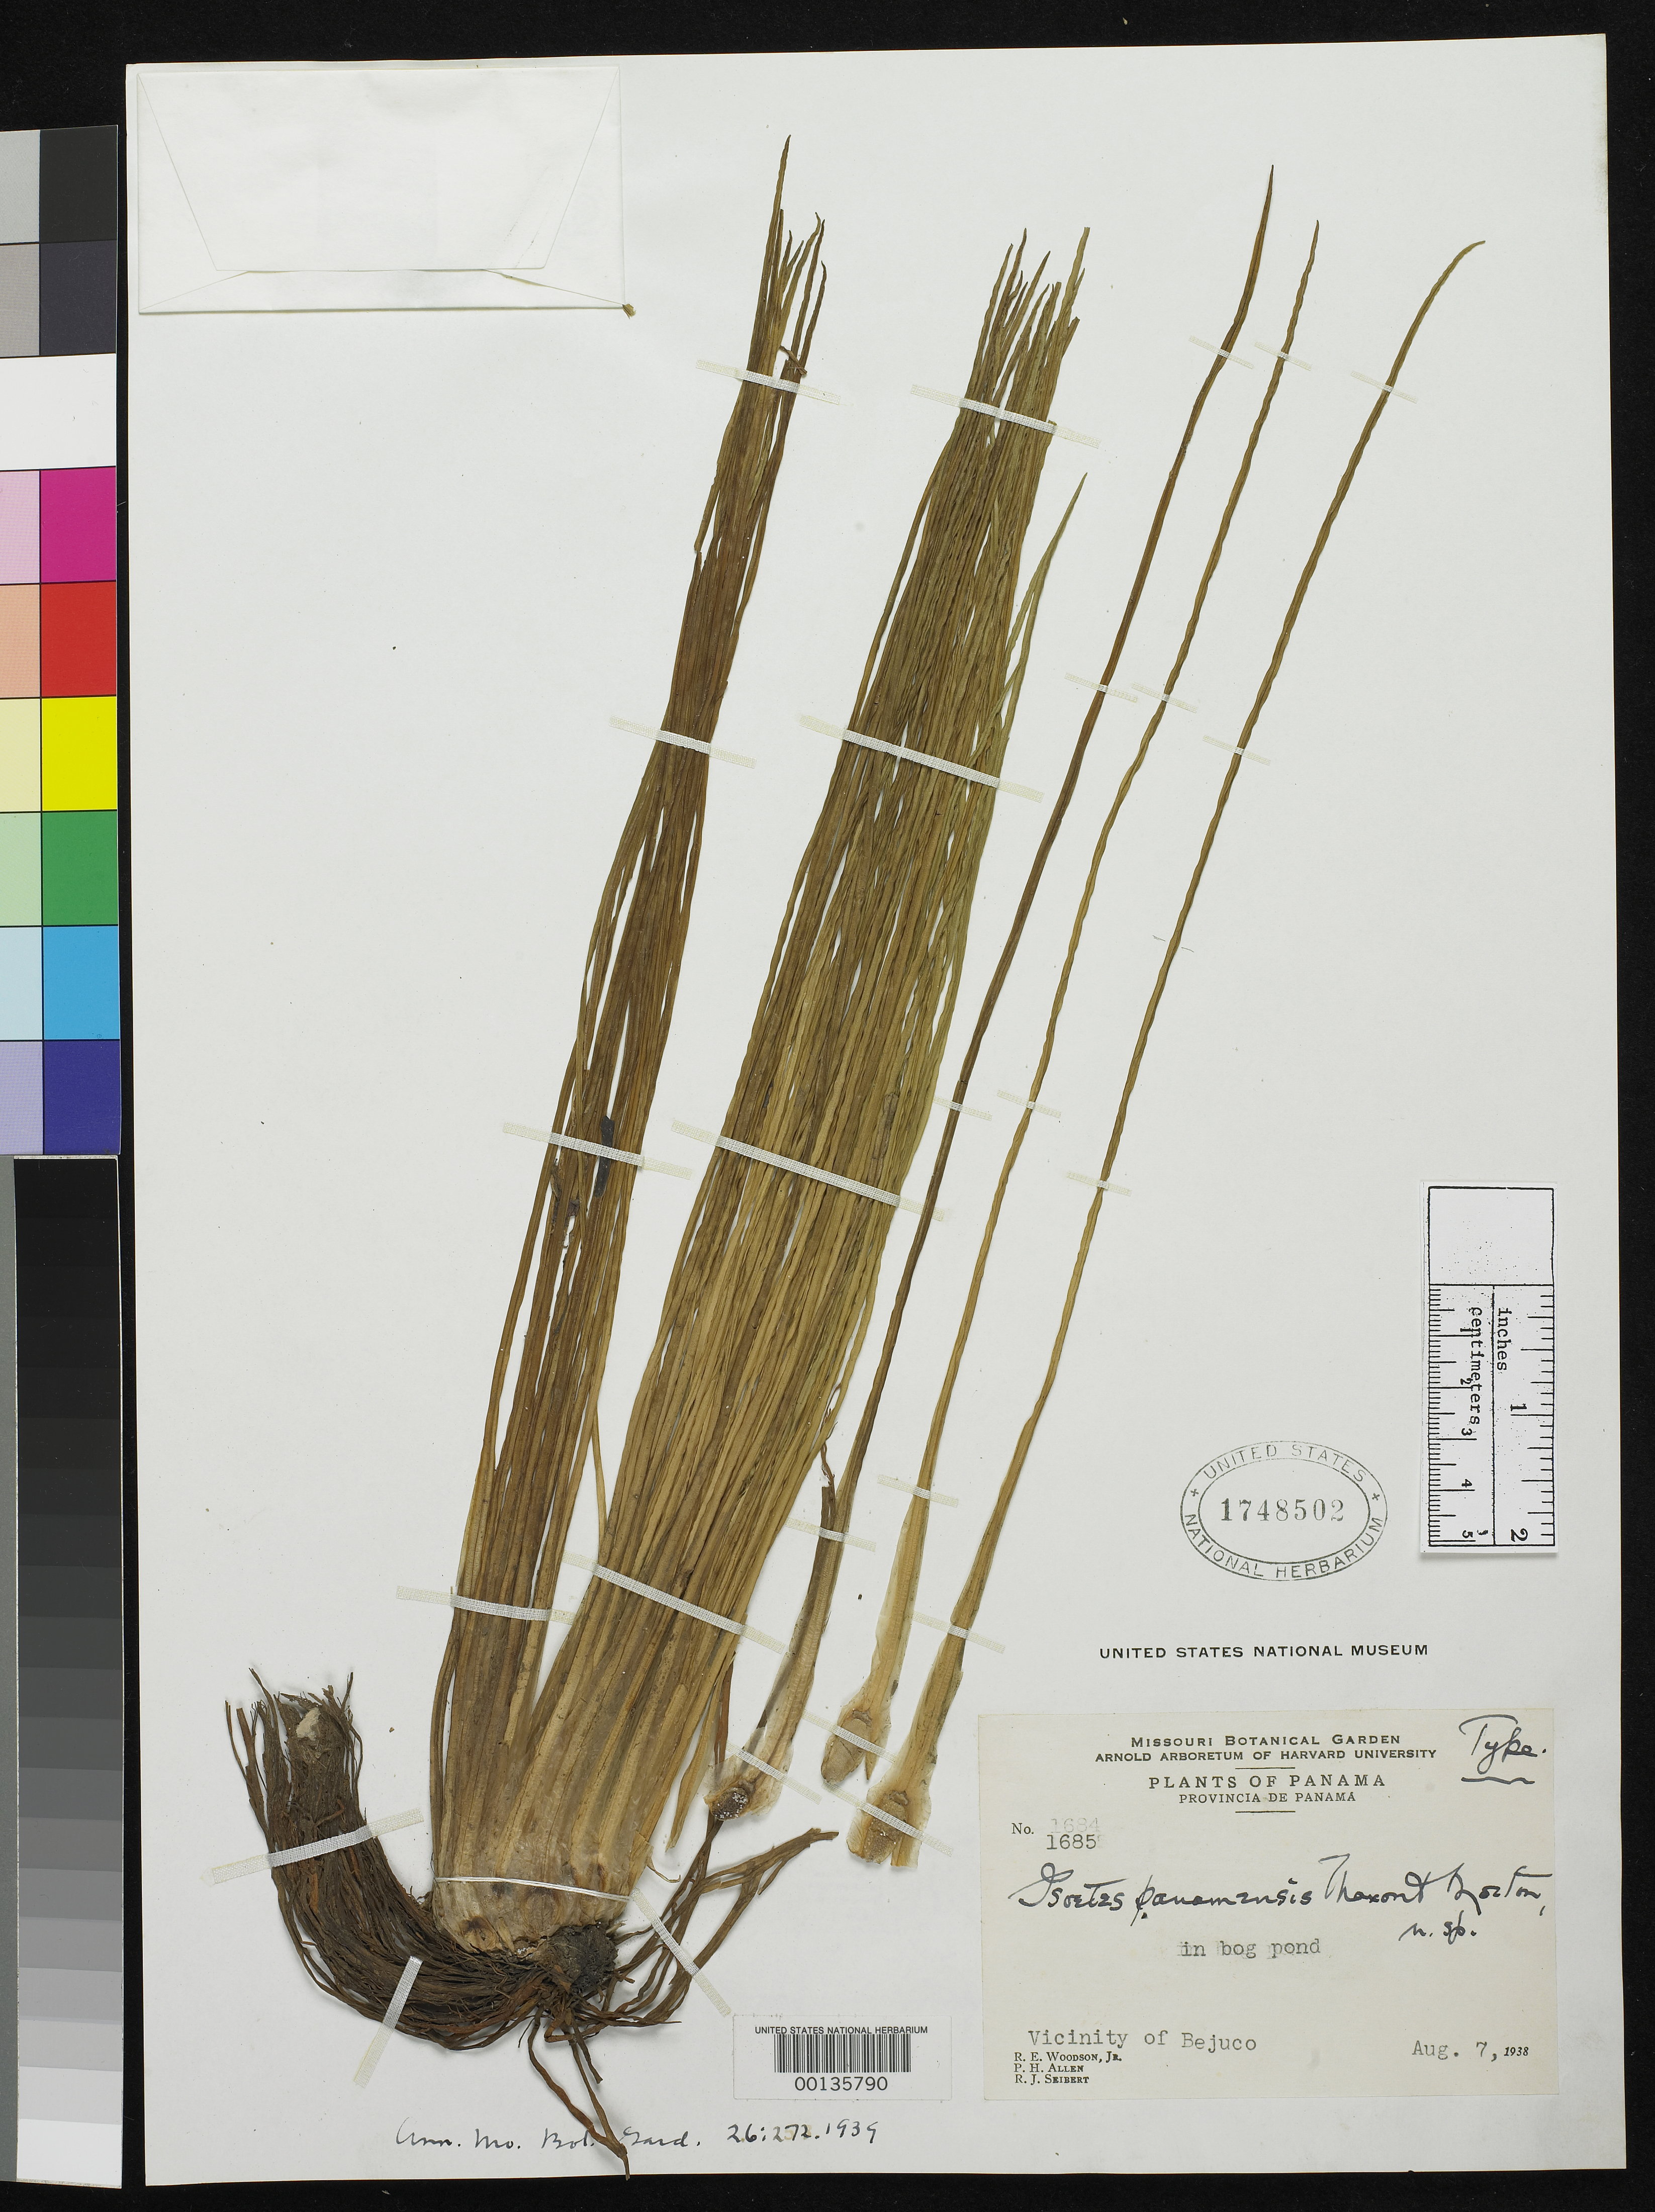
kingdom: Plantae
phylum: Tracheophyta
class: Lycopodiopsida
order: Isoetales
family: Isoetaceae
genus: Isoetes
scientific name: Isoetes panamensis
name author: Maxon & C.V. Morton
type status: Holotype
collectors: R. E. Woodson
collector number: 1685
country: Panama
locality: NW of Boquete towards Parque Nacional Volcan Baru.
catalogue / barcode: US 1748502